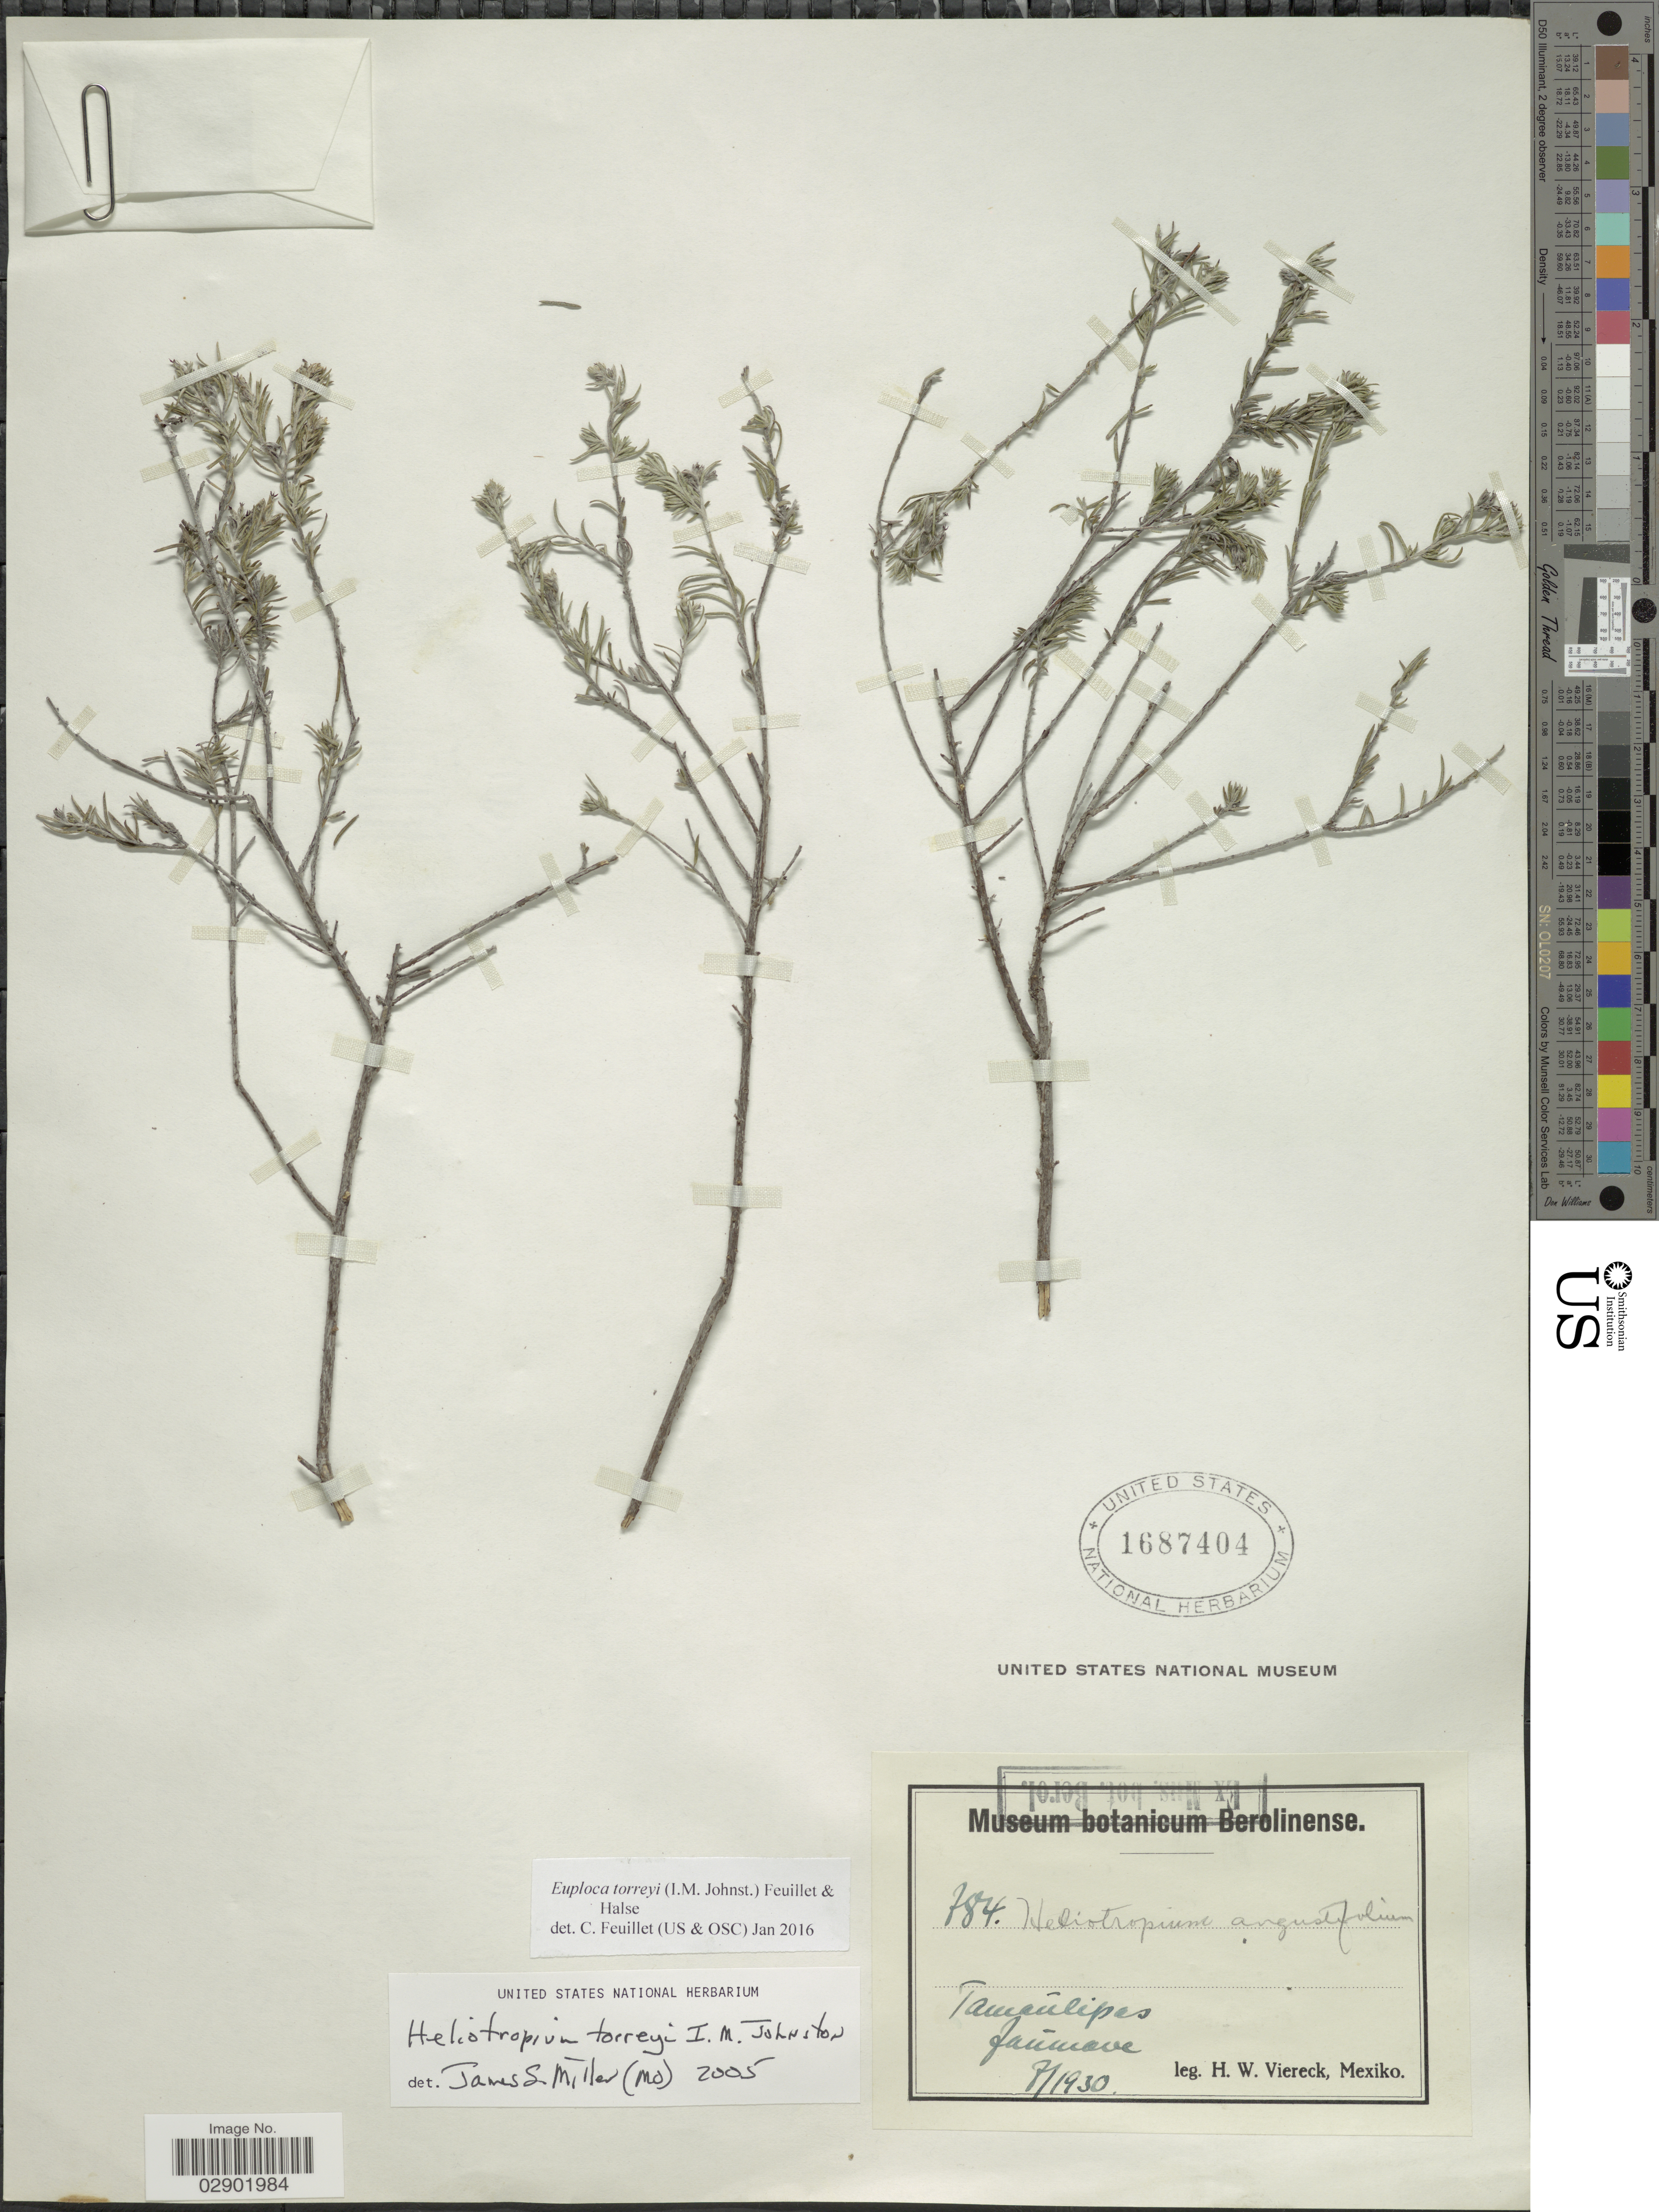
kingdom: Plantae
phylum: Tracheophyta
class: Magnoliopsida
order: Boraginales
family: Heliotropiaceae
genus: Euploca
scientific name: Euploca torreyi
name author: (I.M. Johnst.) Feuillet & Halse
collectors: H. W. Viereck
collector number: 784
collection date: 1930-07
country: Mexico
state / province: Tamaulipas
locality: Jaumave.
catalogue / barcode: US 1687404